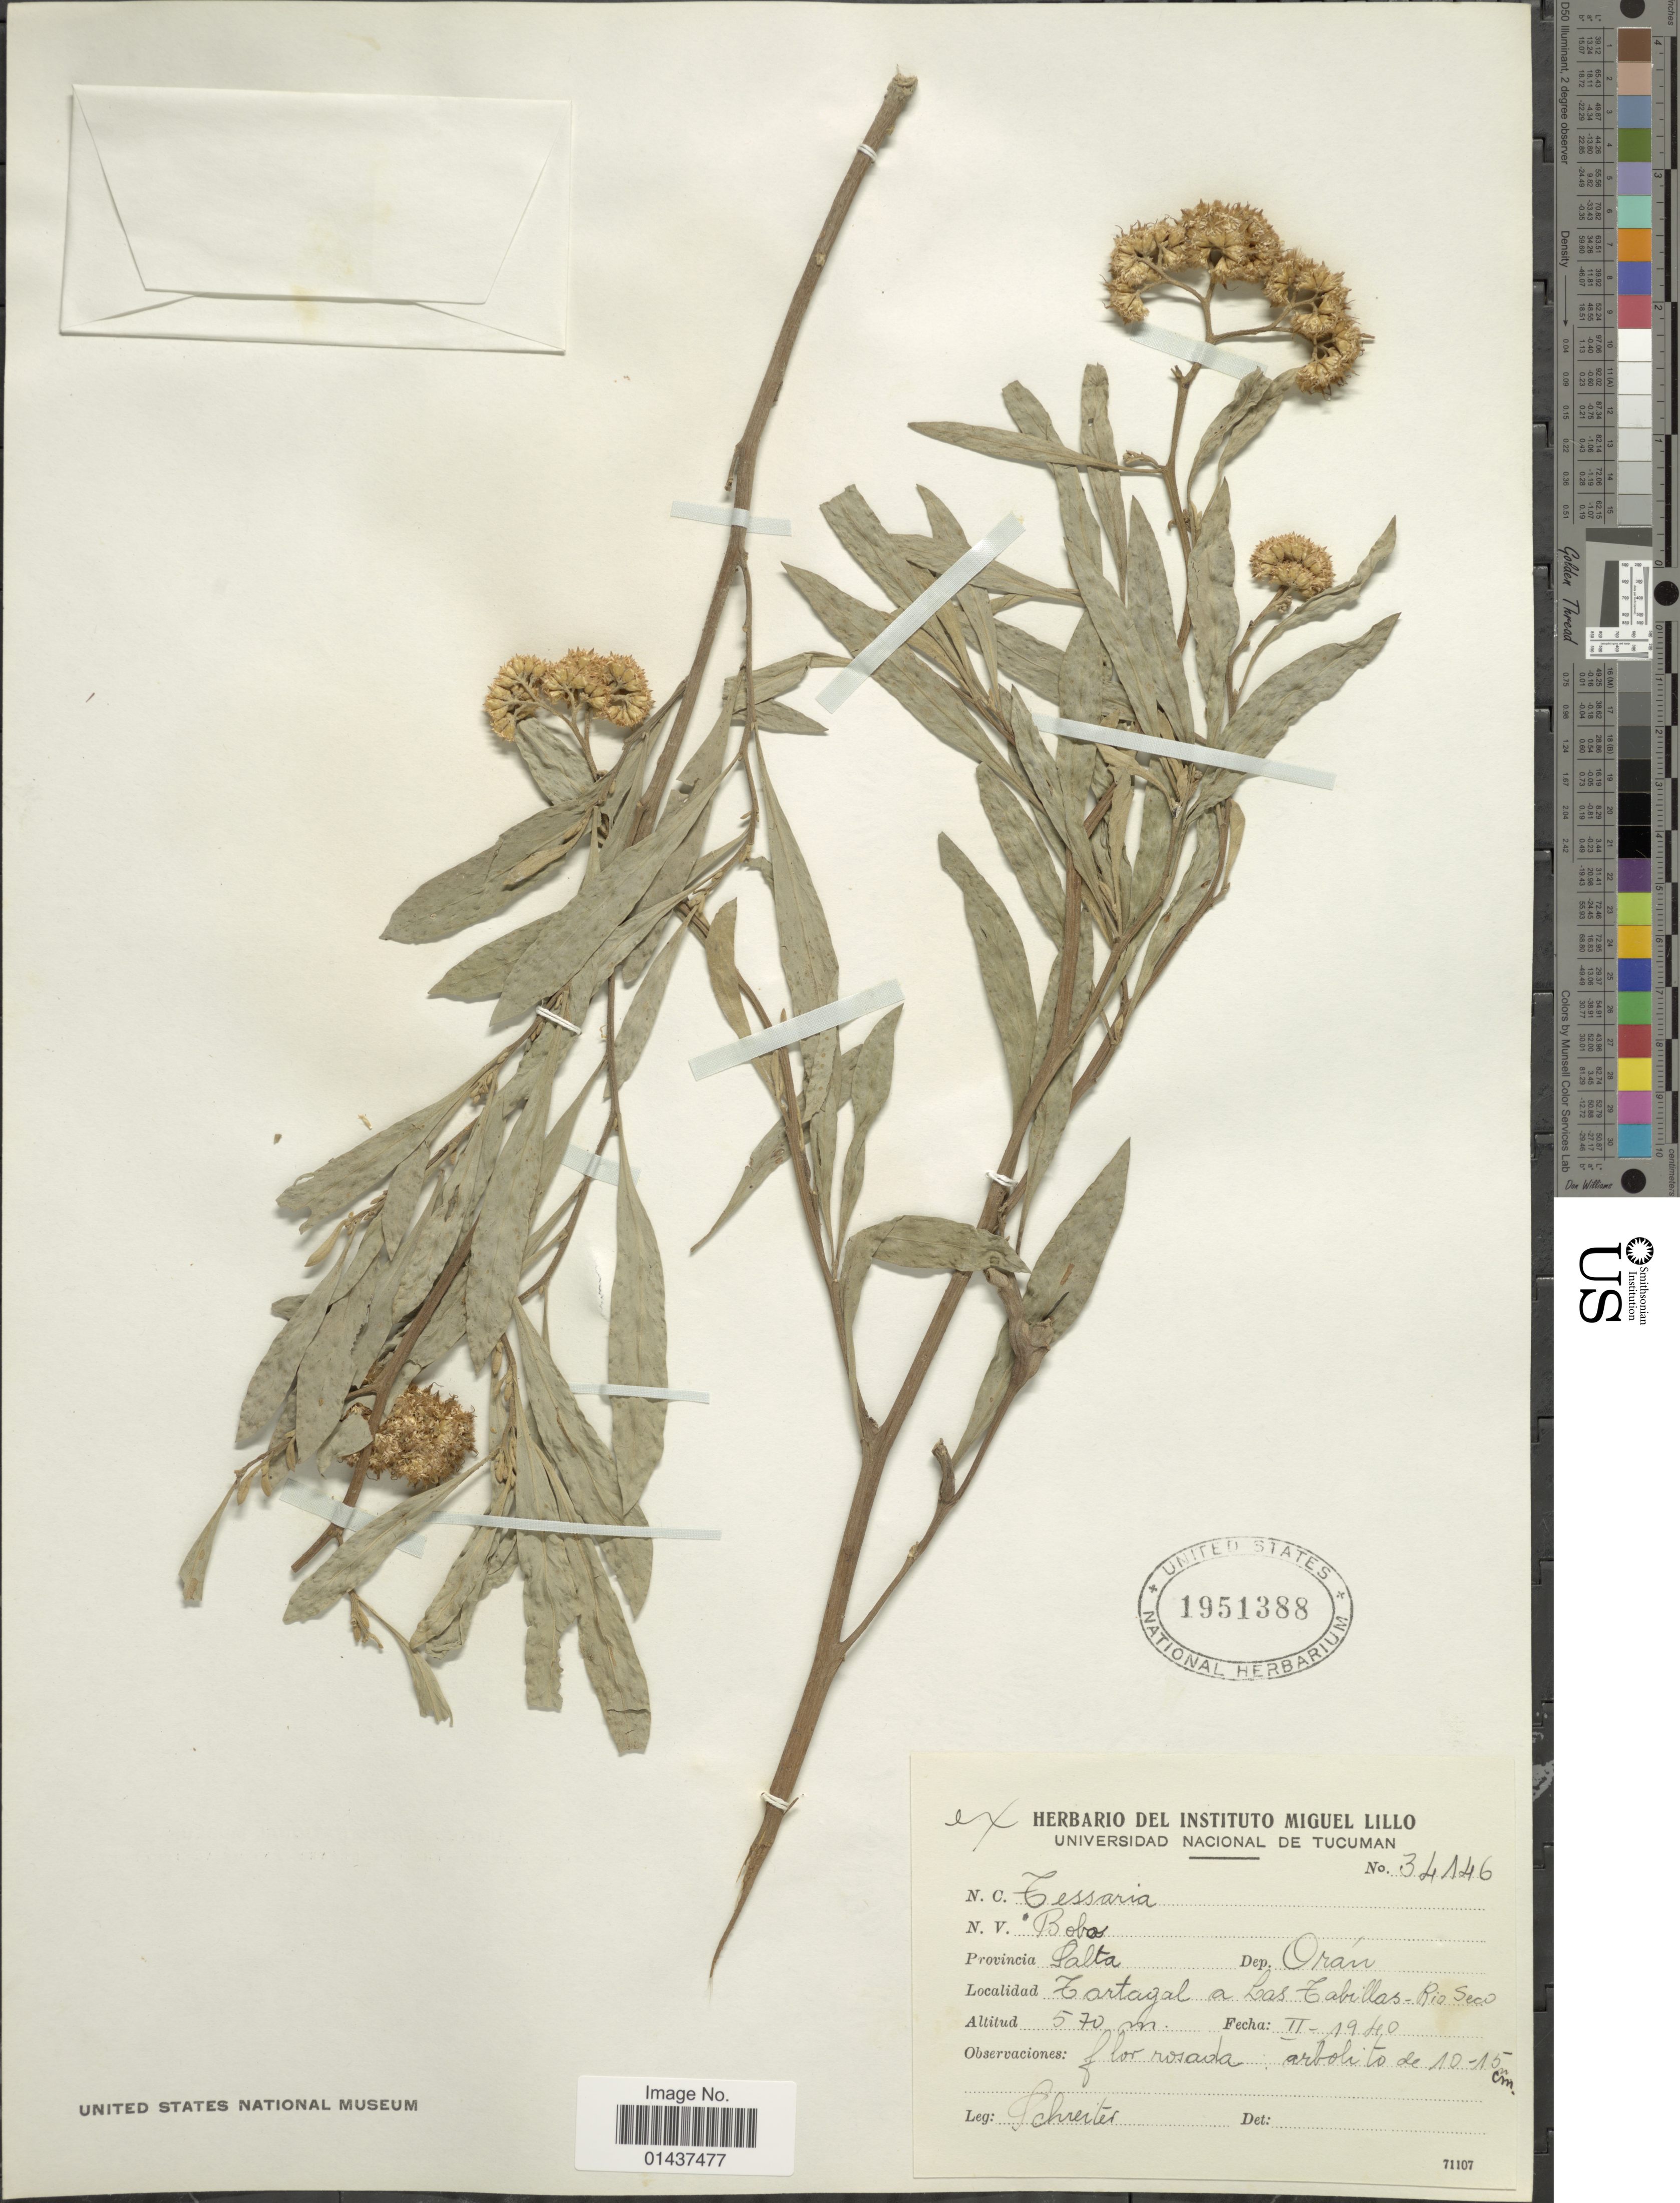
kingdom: Plantae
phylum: Tracheophyta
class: Magnoliopsida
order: Asterales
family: Asteraceae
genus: Tessaria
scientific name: Tessaria sp.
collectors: -. Schreiter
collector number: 34146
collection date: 1940-02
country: Argentina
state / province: Salta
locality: Dep. Orán, Cartagal a Las Cabillas-Rio Seco.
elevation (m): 570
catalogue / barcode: US 1951388